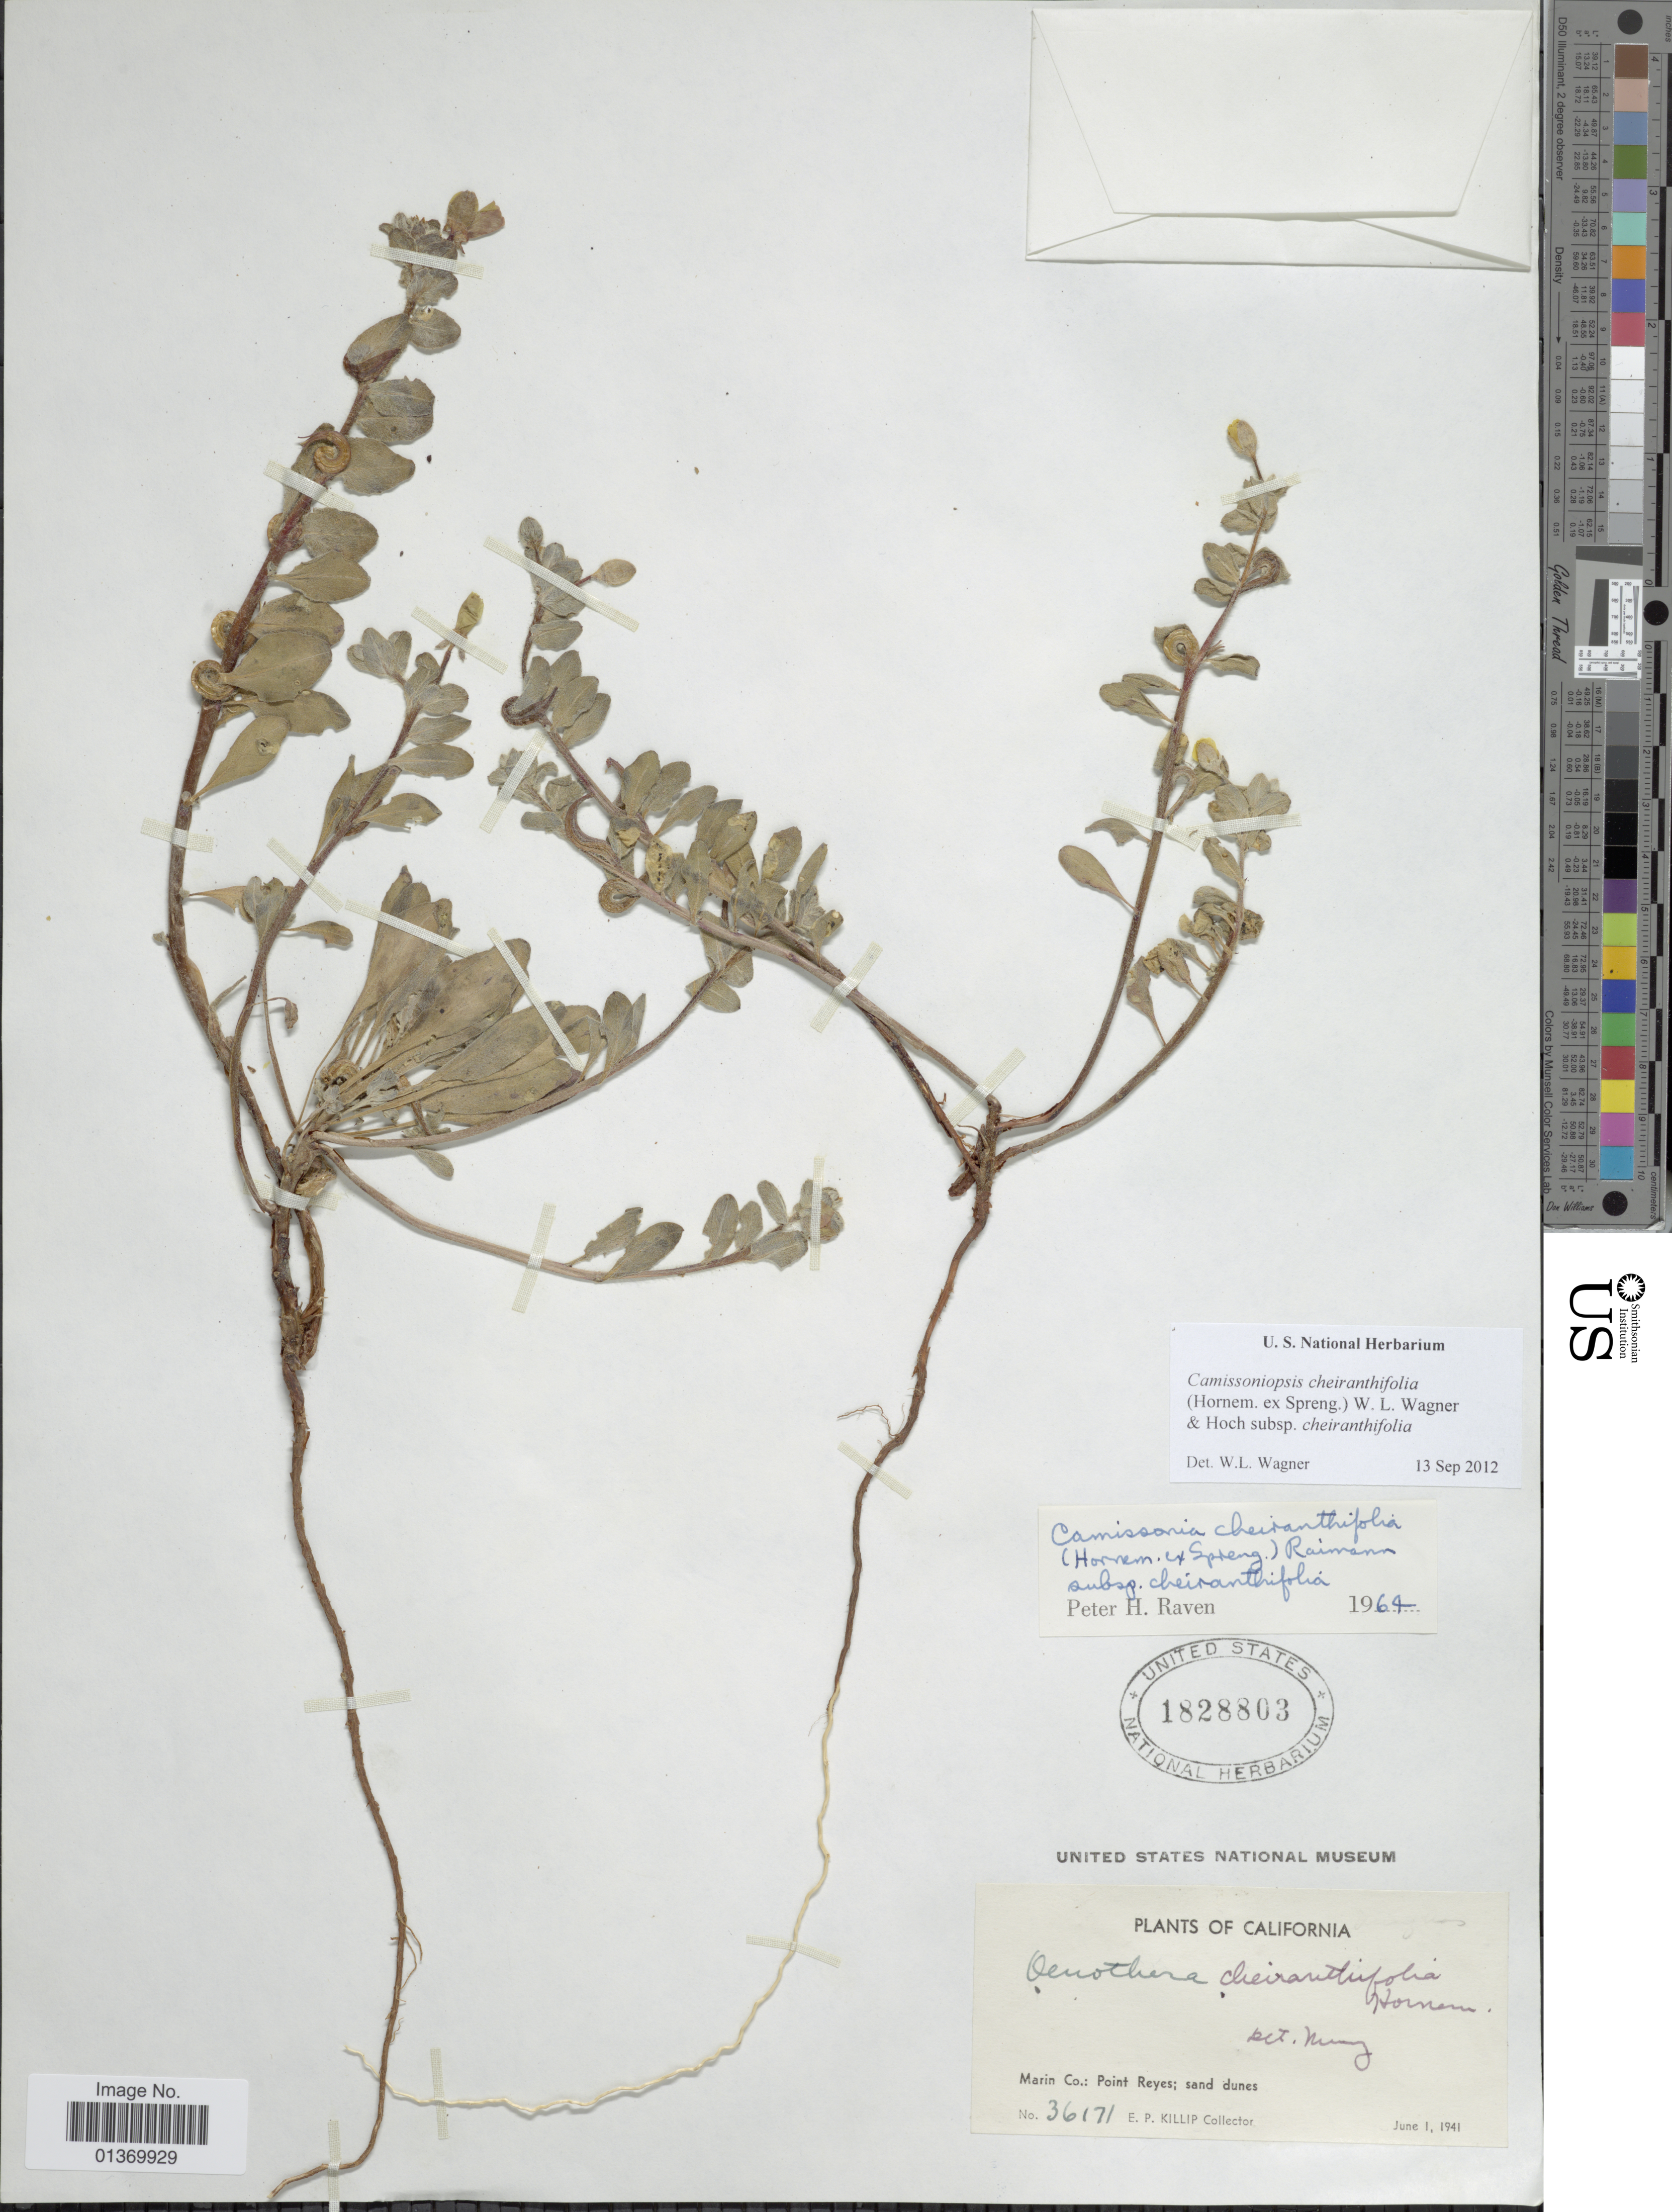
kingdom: Plantae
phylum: Tracheophyta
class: Magnoliopsida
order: Myrtales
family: Onagraceae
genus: Camissoniopsis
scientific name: Camissoniopsis cheiranthifolia subsp. cheiranthifolia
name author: (Hornem. ex Spreng.) W.L. Wagner & Hoch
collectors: E. P. Killip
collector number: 36171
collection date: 1941-06-01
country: United States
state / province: California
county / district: Marin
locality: Marin Co.: Point Reyes; sand dunes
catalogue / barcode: US 1828803